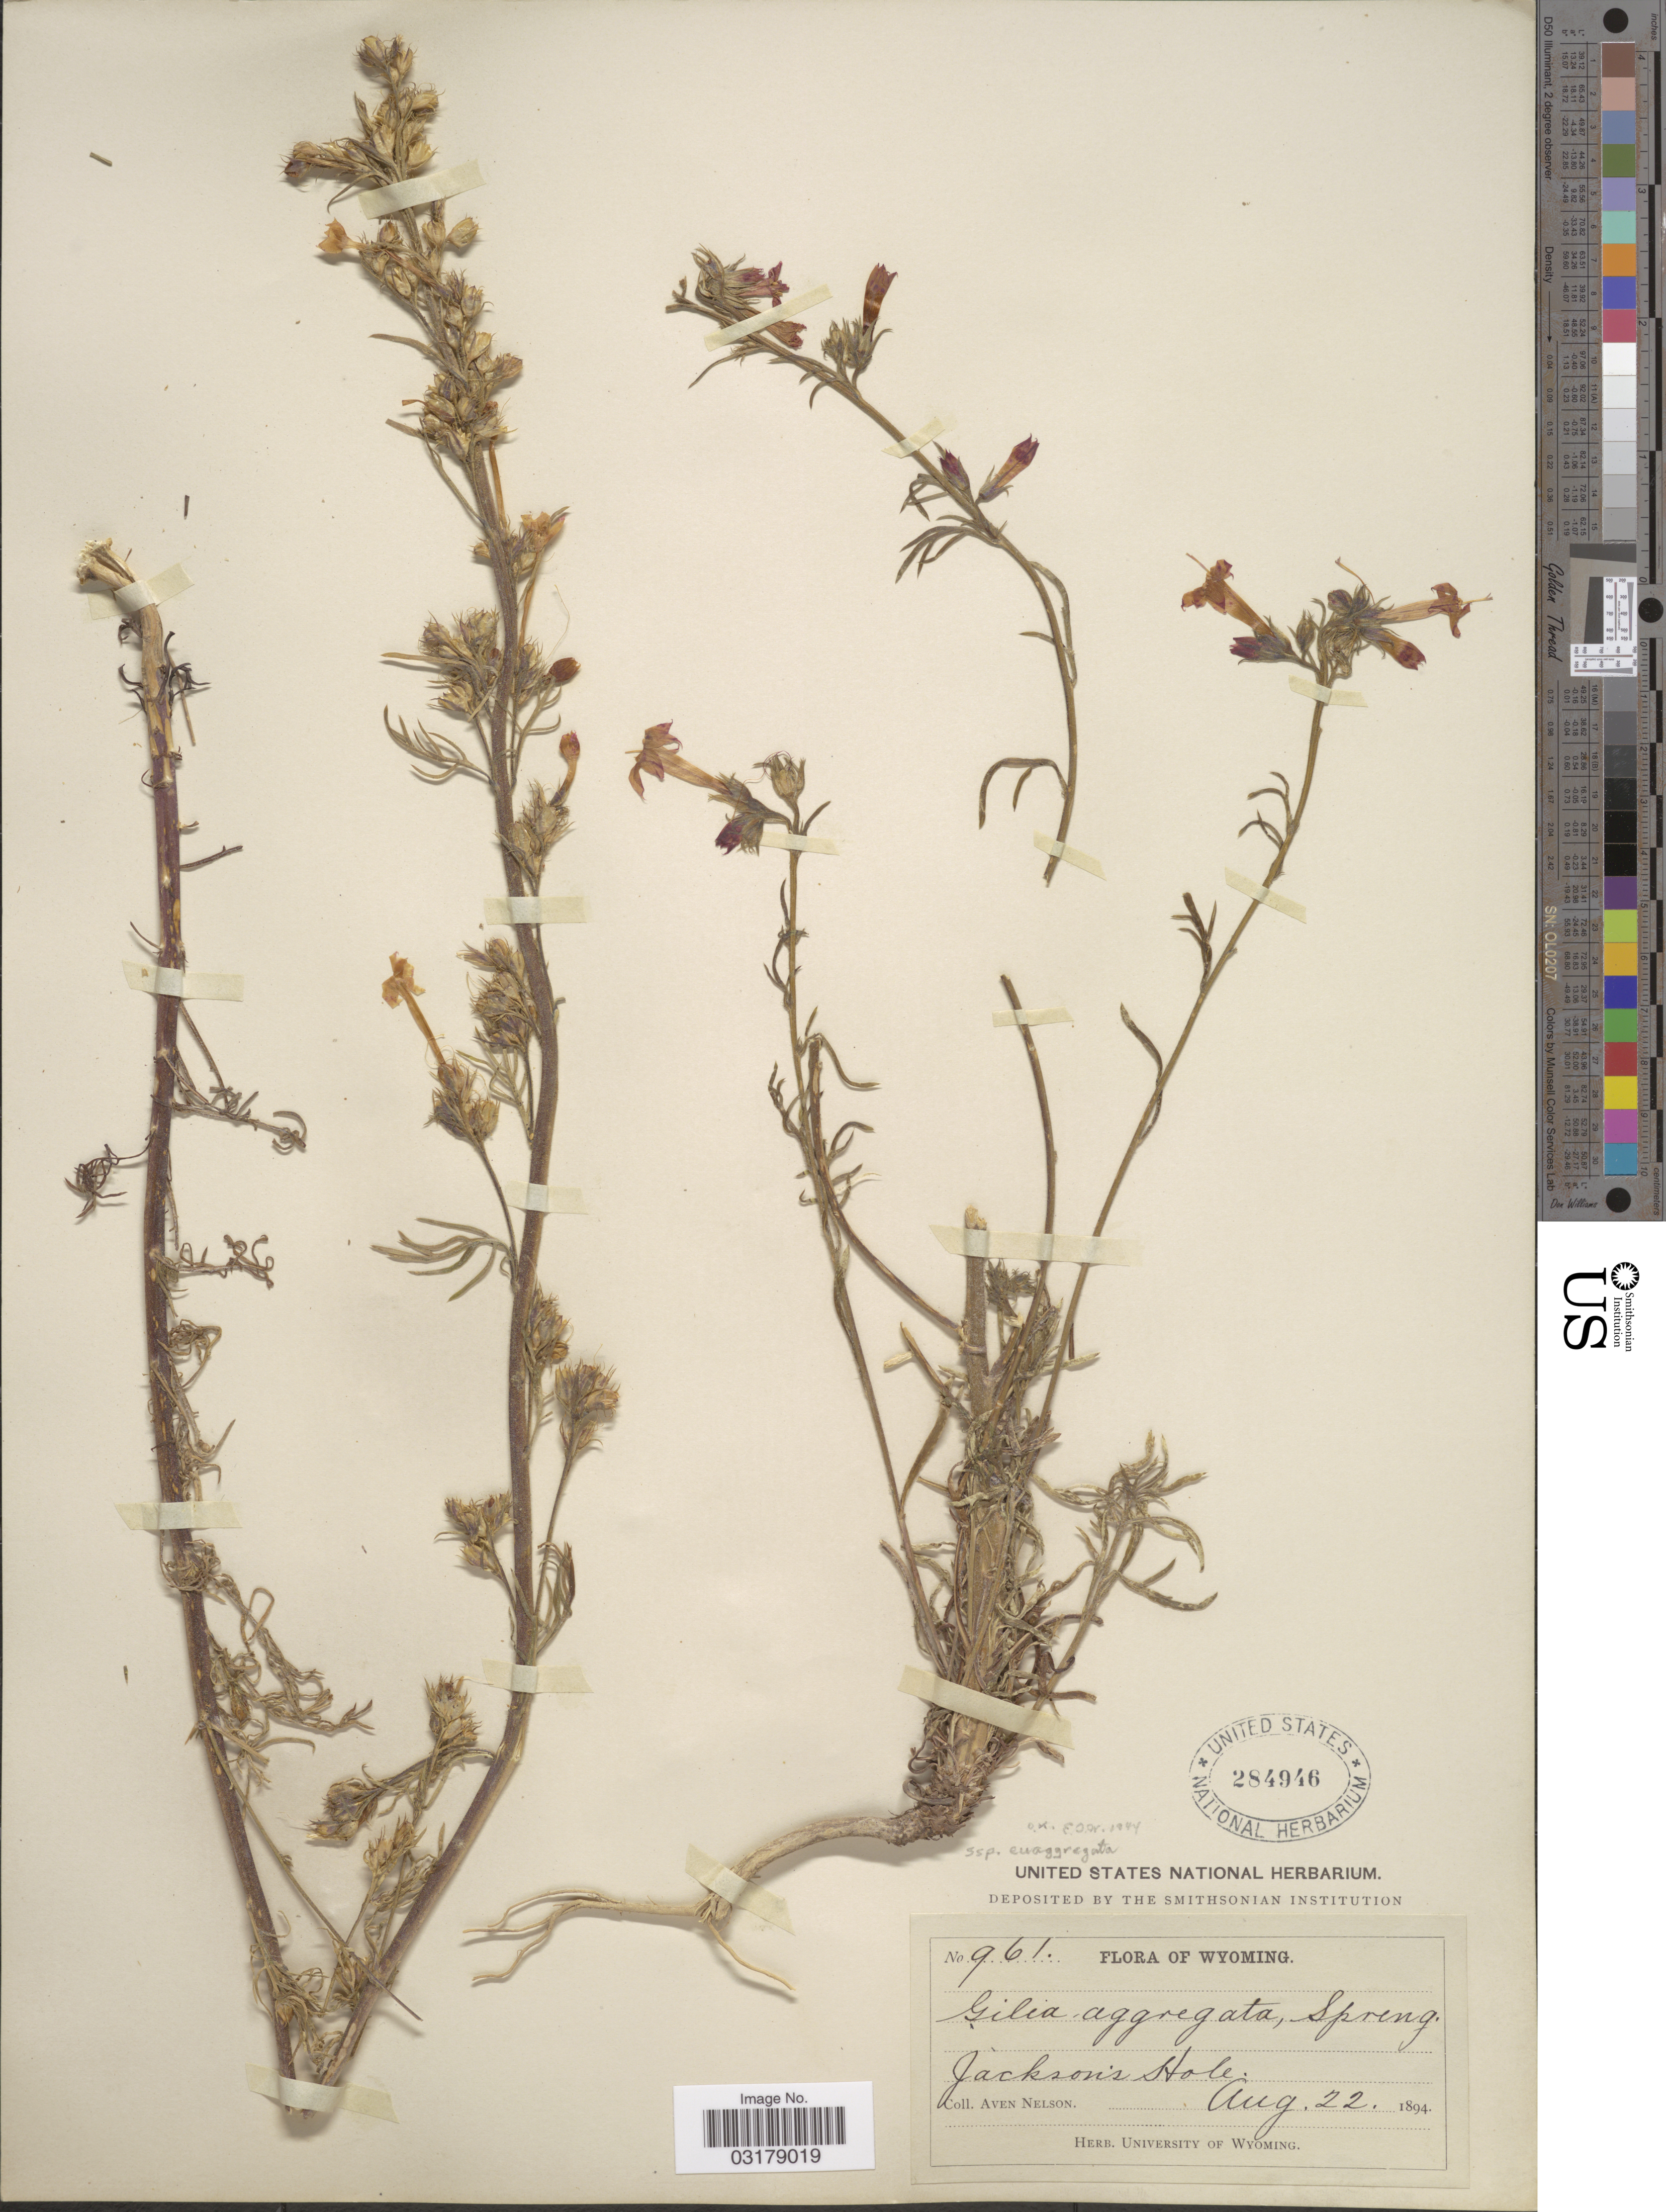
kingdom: Plantae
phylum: Tracheophyta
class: Magnoliopsida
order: Ericales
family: Polemoniaceae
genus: Ipomopsis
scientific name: Ipomopsis aggregata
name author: (Pursh) V.E. Grant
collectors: A. Nelson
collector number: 961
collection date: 1894-08-22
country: United States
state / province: Wyoming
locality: Jackson's Hole.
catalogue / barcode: US 284946